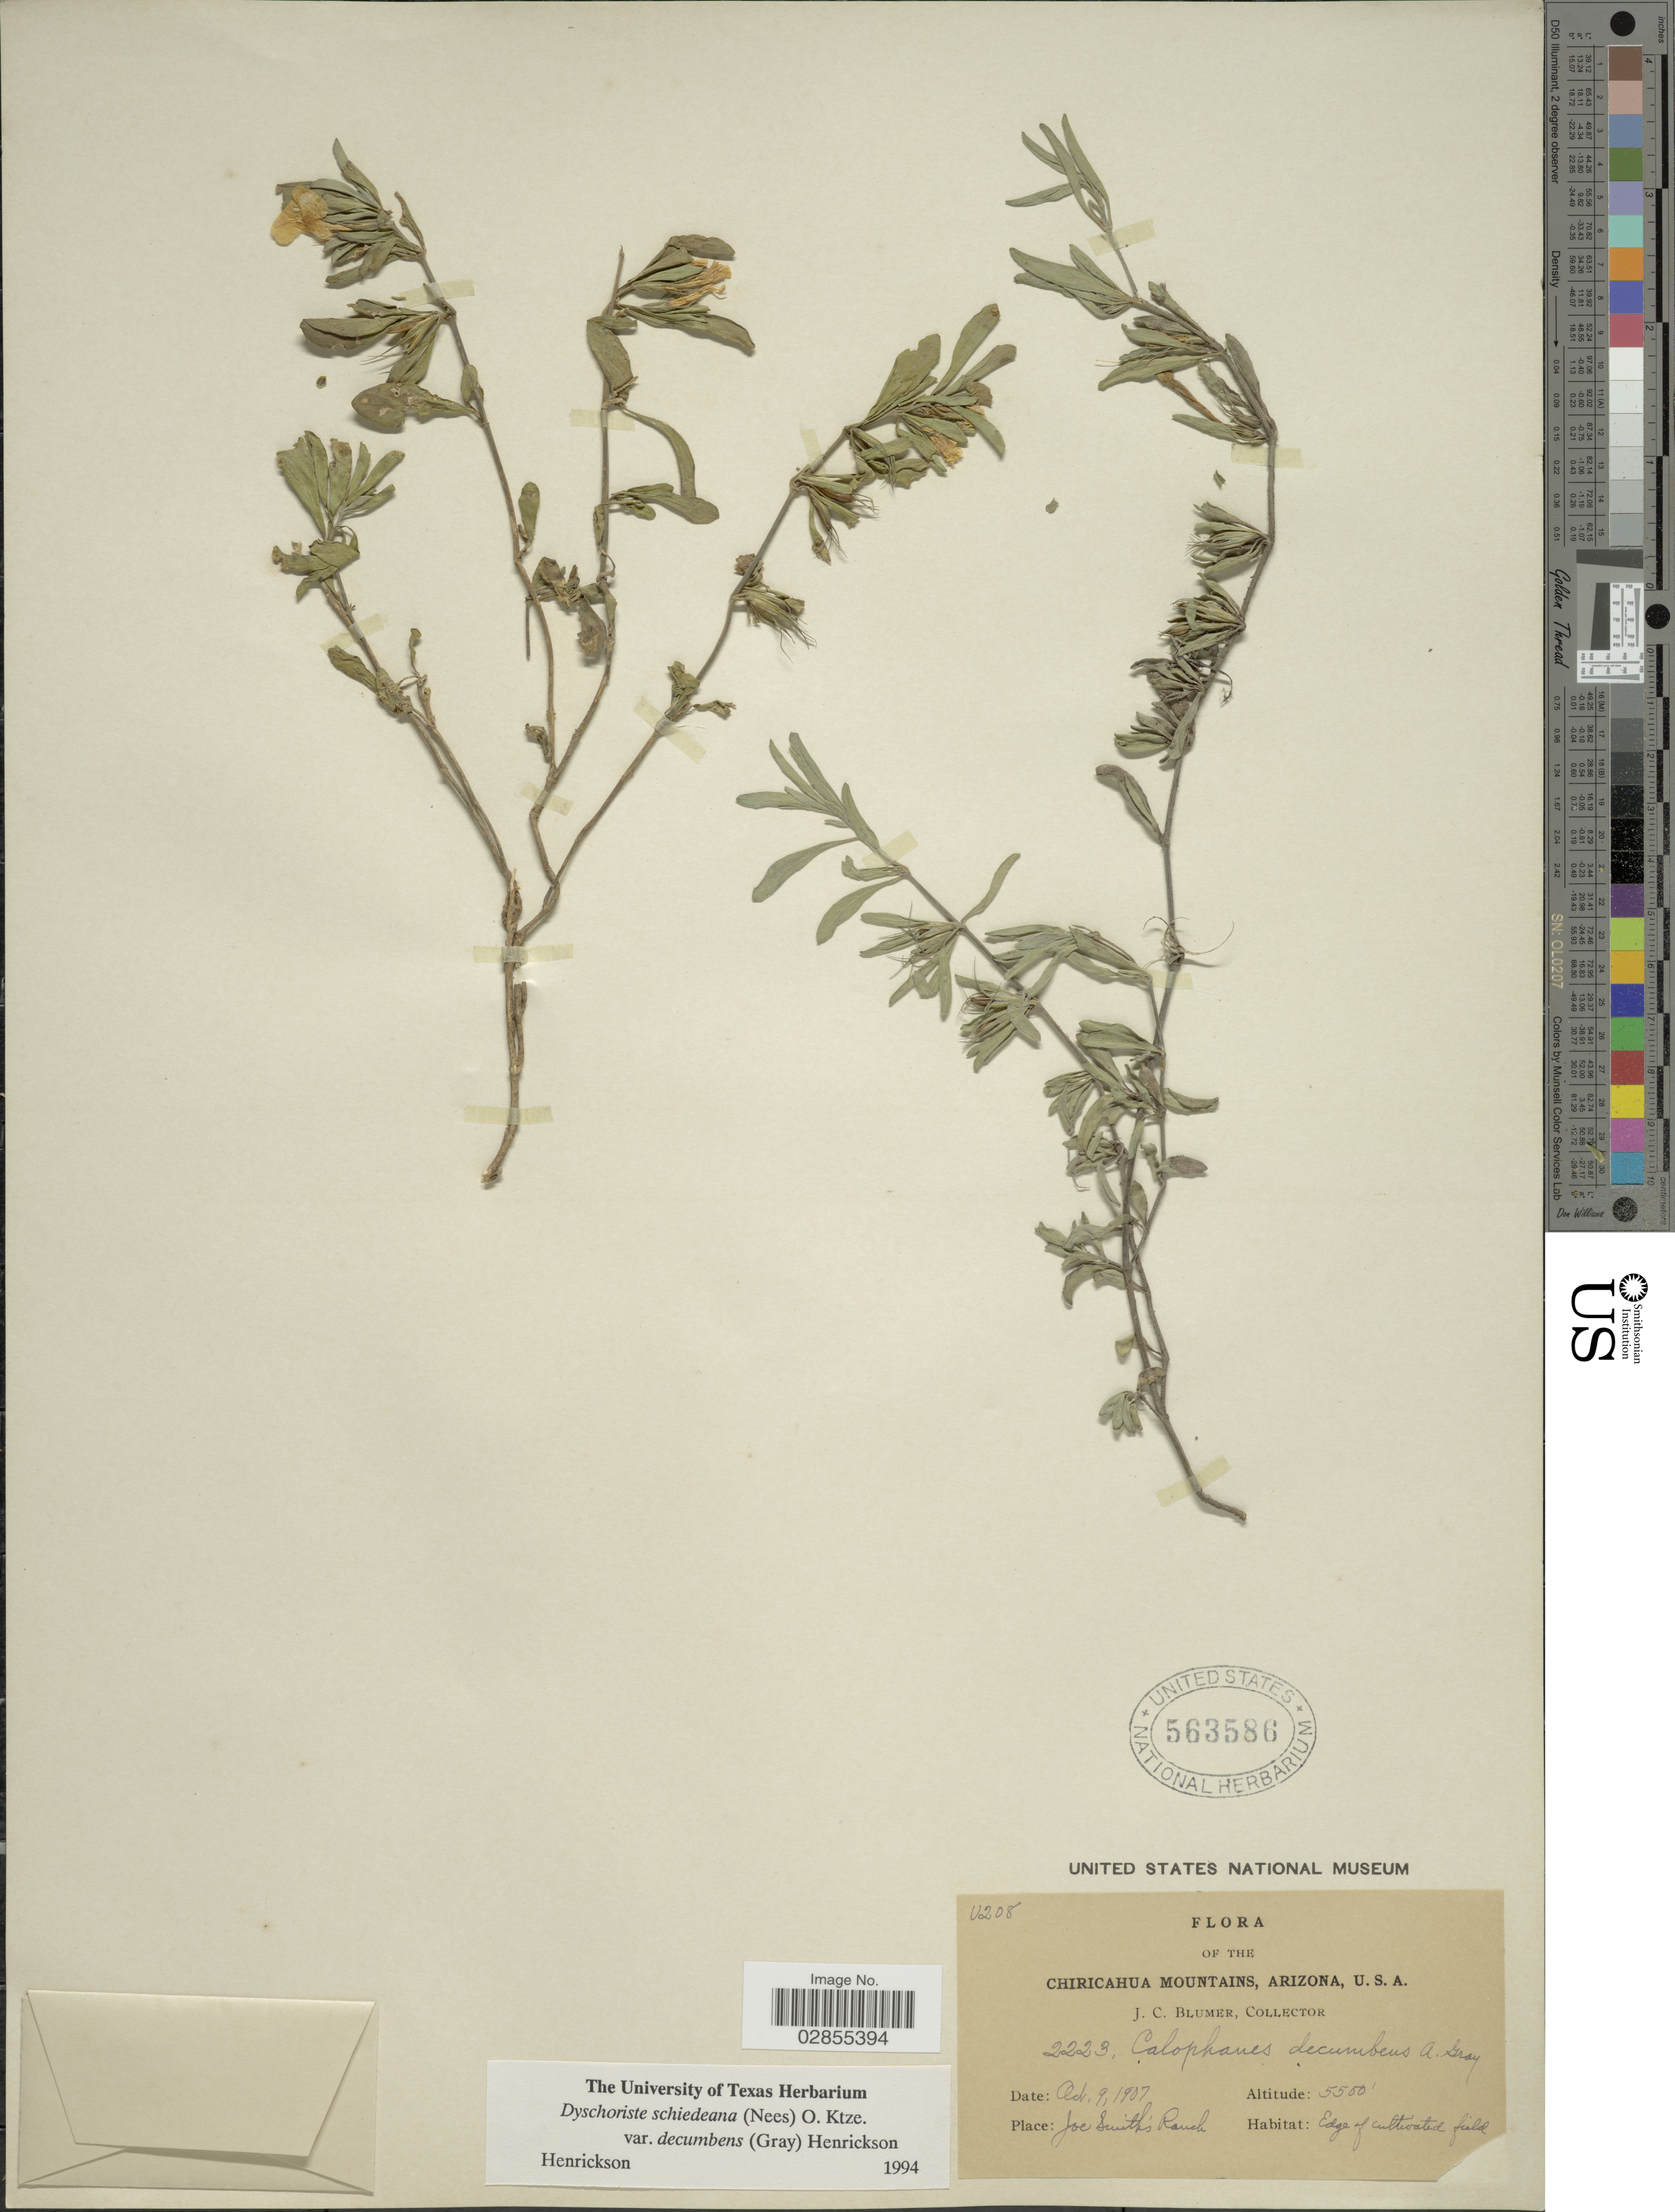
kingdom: Plantae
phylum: Tracheophyta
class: Magnoliopsida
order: Lamiales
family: Acanthaceae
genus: Dyschoriste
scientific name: Dyschoriste schiedeana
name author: (Nees) Kuntze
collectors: J. C. Blumer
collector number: U208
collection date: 1907-10-09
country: United States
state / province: Arizona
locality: Chiricahua Mountains, Place: Joe Smiths Ranch.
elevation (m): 1676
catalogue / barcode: US 563586